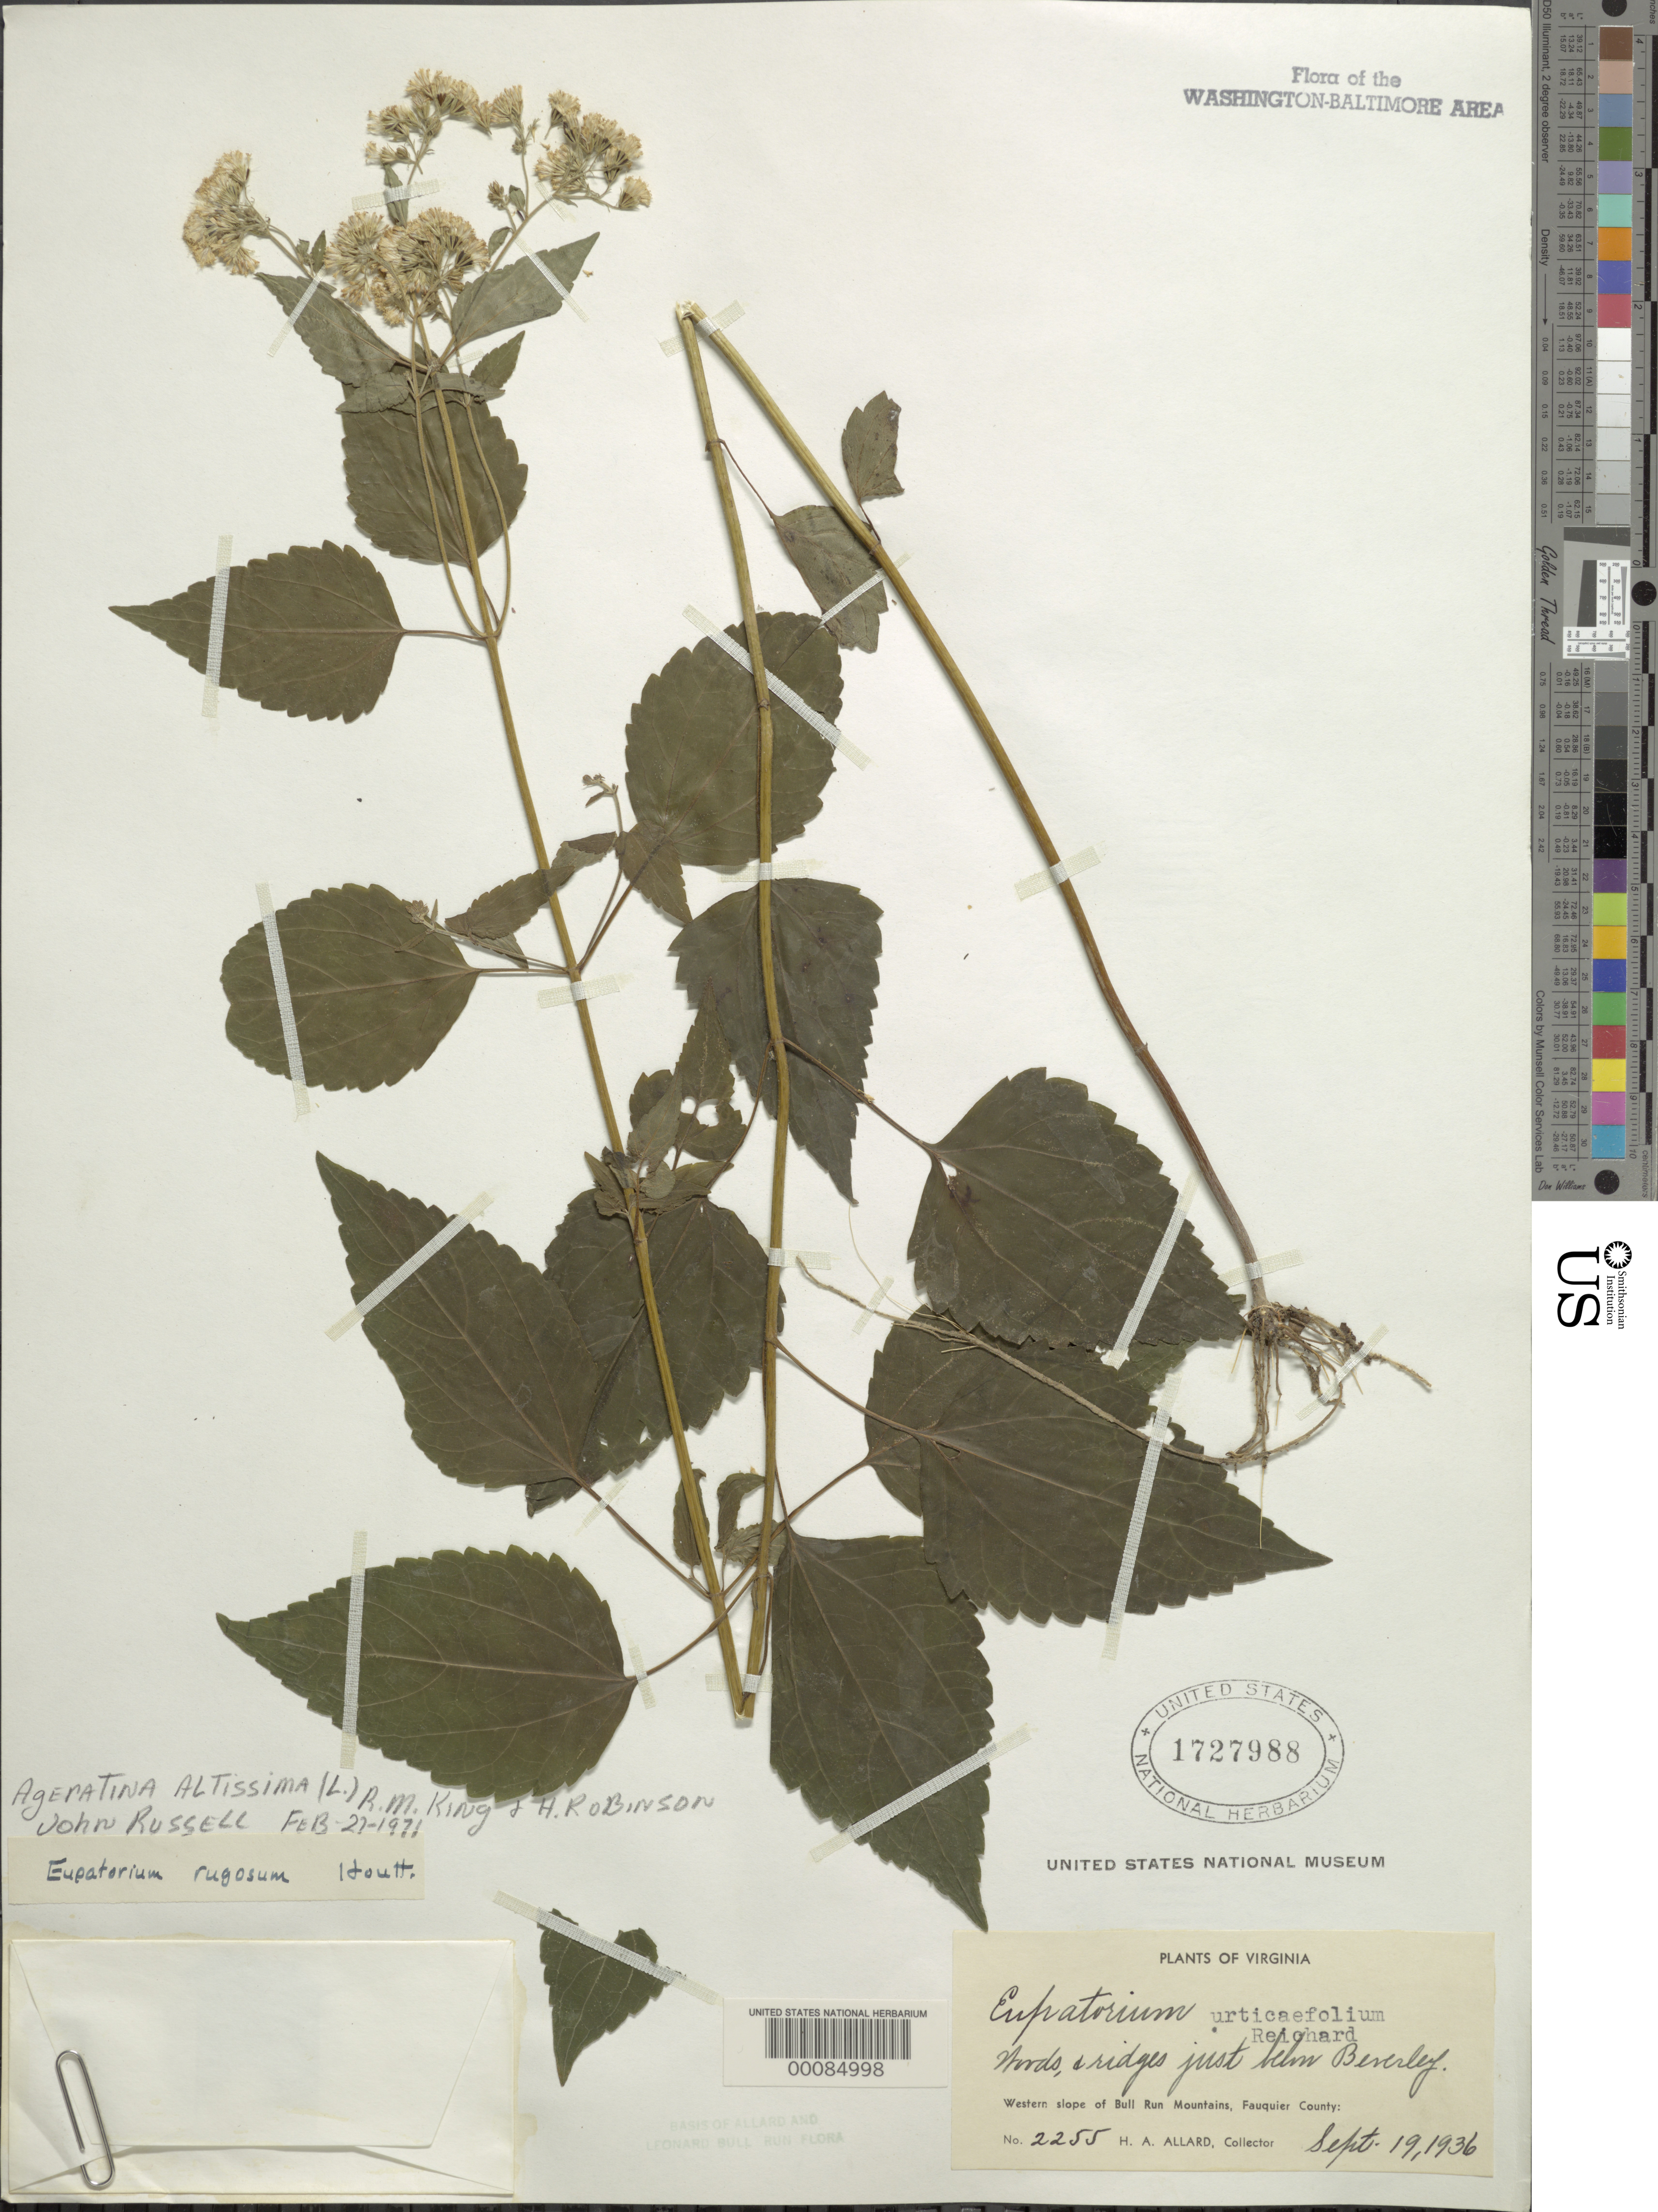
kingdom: Plantae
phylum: Tracheophyta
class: Magnoliopsida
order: Asterales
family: Asteraceae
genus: Ageratina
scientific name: Ageratina altissima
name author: (L.) R.M. King & H. Rob.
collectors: H. A. Allard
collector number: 2255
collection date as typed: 19 Sep 1936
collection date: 1936-09-19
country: United States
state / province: Virginia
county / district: Fauquier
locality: Below Beverley western slope of Bull Run Mountains Bull Run Mts.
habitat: Woods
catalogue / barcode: US 1727988